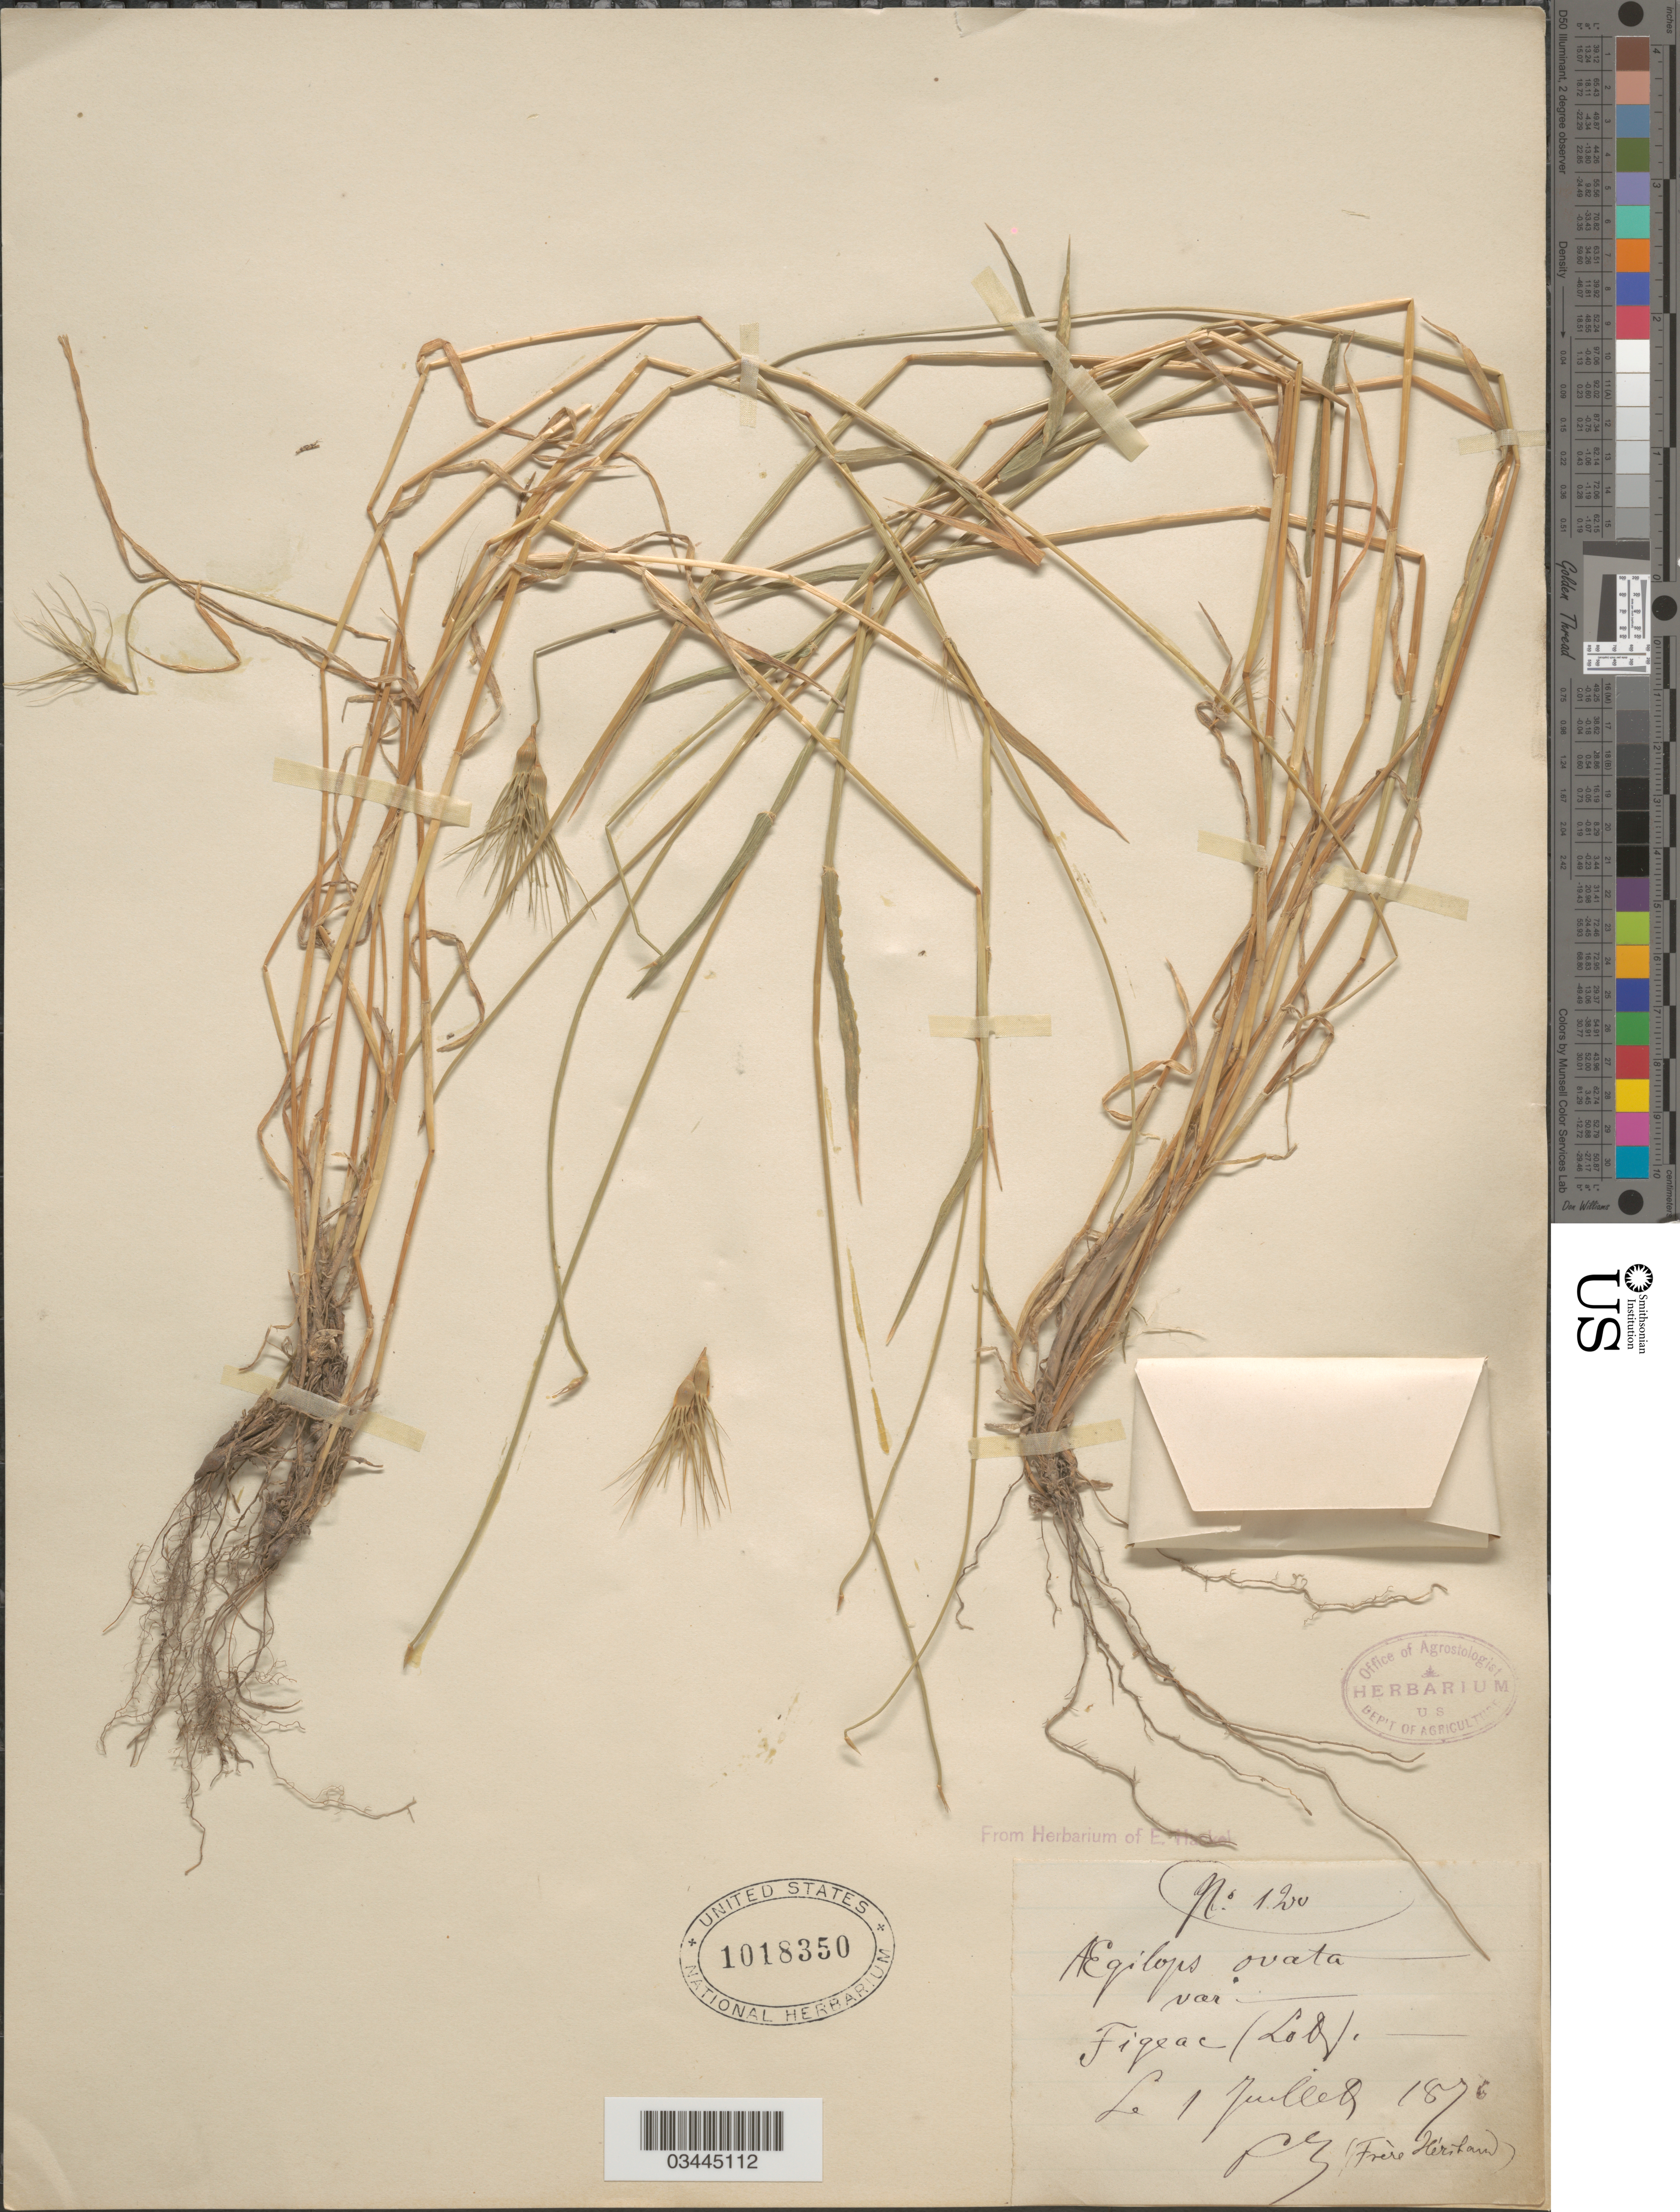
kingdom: Plantae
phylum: Tracheophyta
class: Liliopsida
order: Poales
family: Poaceae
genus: Aegilops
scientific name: Aegilops neglecta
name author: Req. ex Bertol.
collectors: F. Heribaud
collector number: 120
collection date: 1876-07-01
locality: Figeae (Lod).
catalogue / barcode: US 1018350